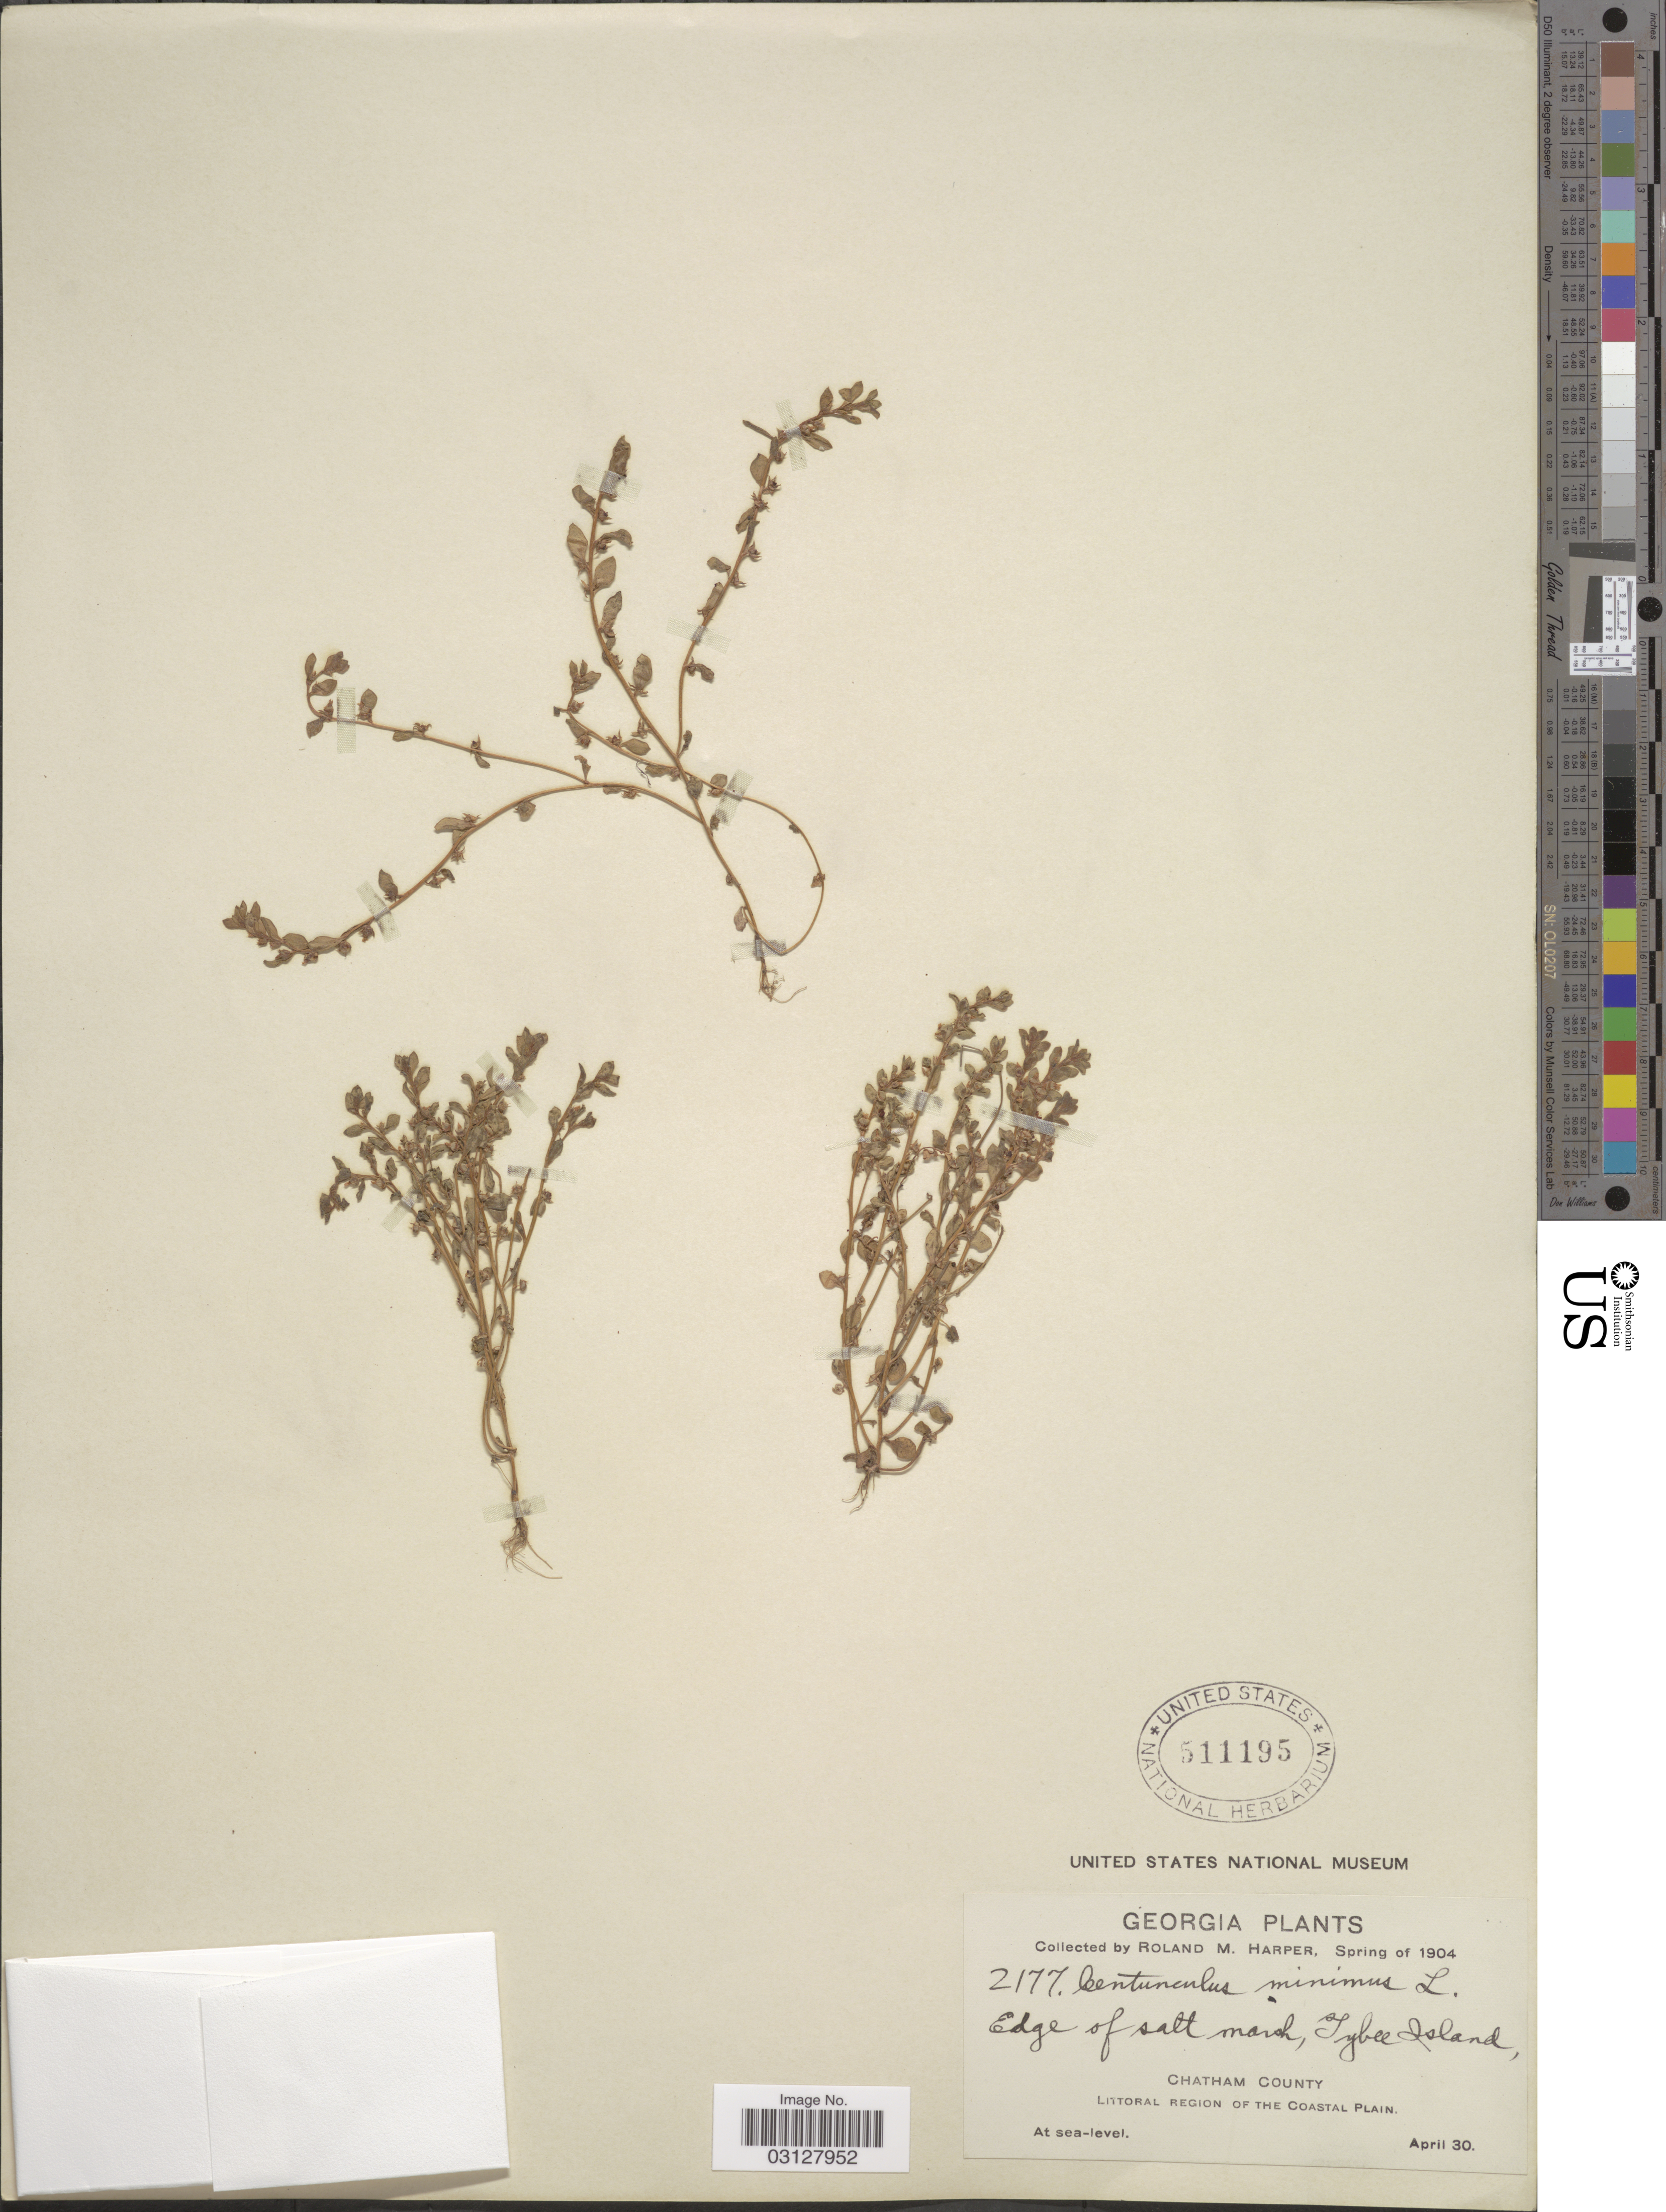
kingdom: Plantae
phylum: Tracheophyta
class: Magnoliopsida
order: Ericales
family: Primulaceae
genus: Centunculus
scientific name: Centunculus minimus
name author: L.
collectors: R. M. Harper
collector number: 2177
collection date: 1904-04-30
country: United States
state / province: Georgia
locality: Edge of salt marsh, Tybee Island, Chatham County. Littoral region of the Coastal Plain.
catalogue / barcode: US 511195